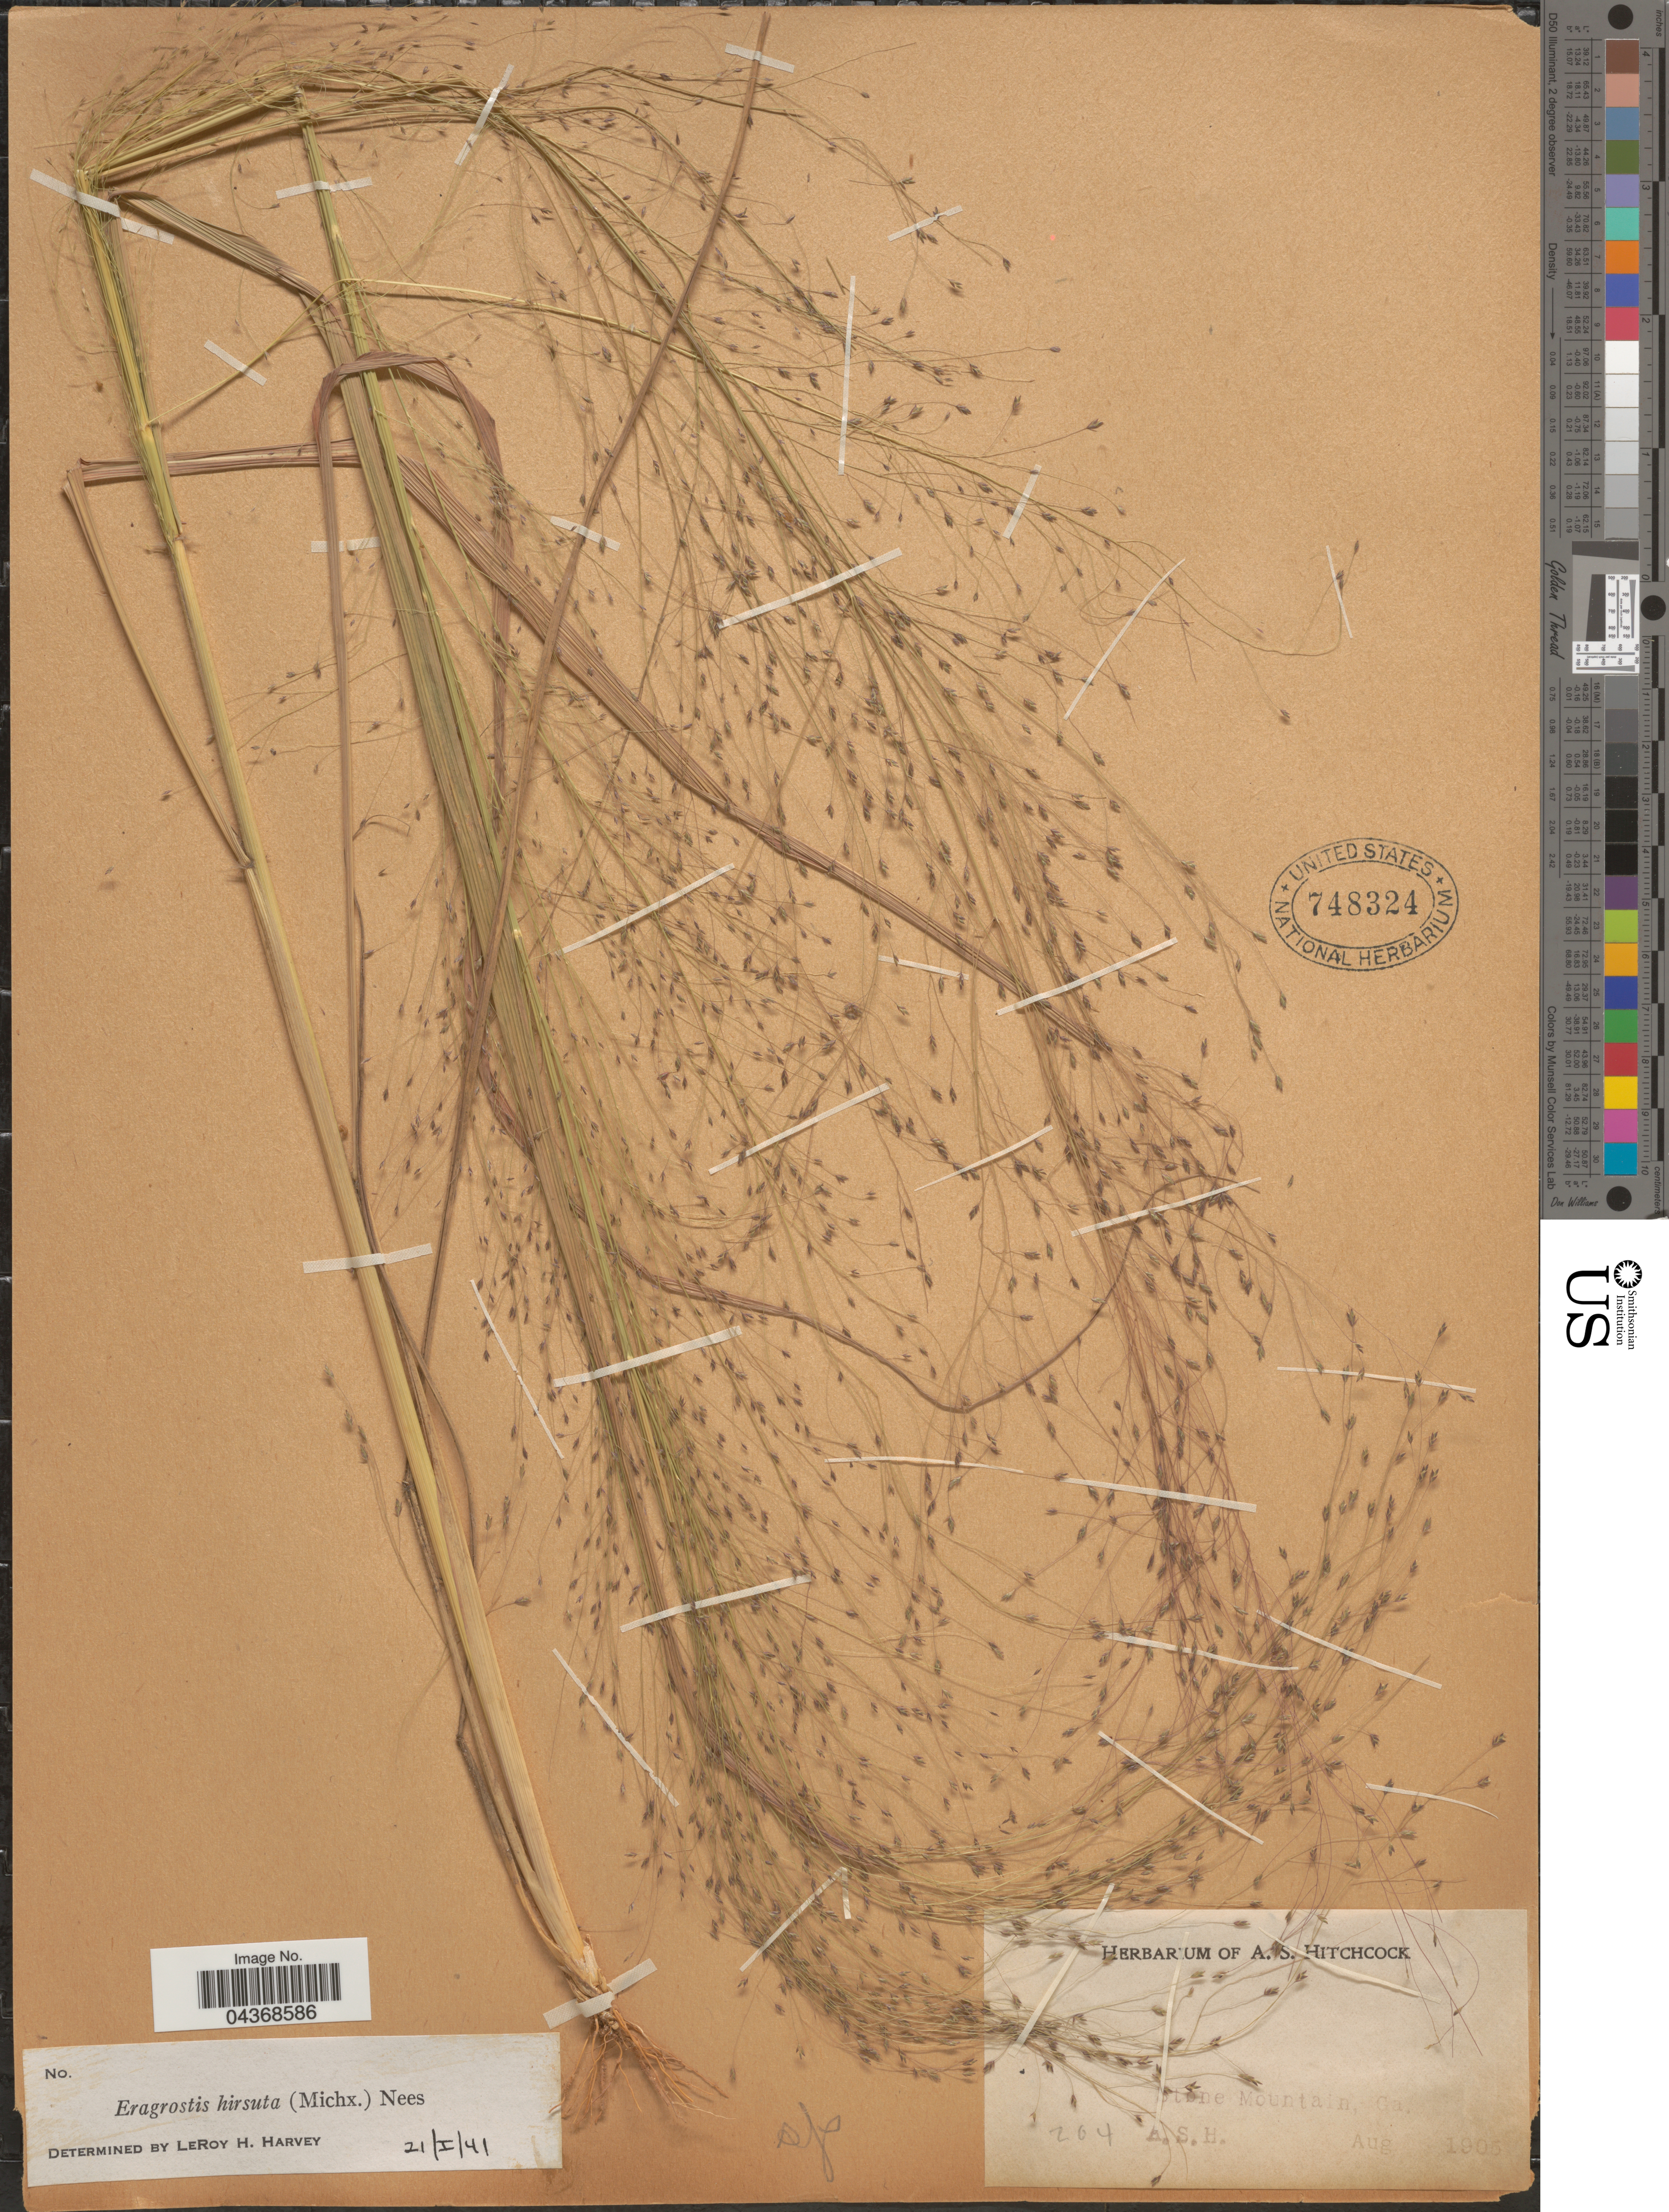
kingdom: Plantae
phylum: Tracheophyta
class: Liliopsida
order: Poales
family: Poaceae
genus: Eragrostis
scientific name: Eragrostis hirsuta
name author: (Michx.) Nees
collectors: A. S. Hitchcock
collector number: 264*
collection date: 1905-08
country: United States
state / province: Georgia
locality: Stone Mountain.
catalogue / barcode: US 748324